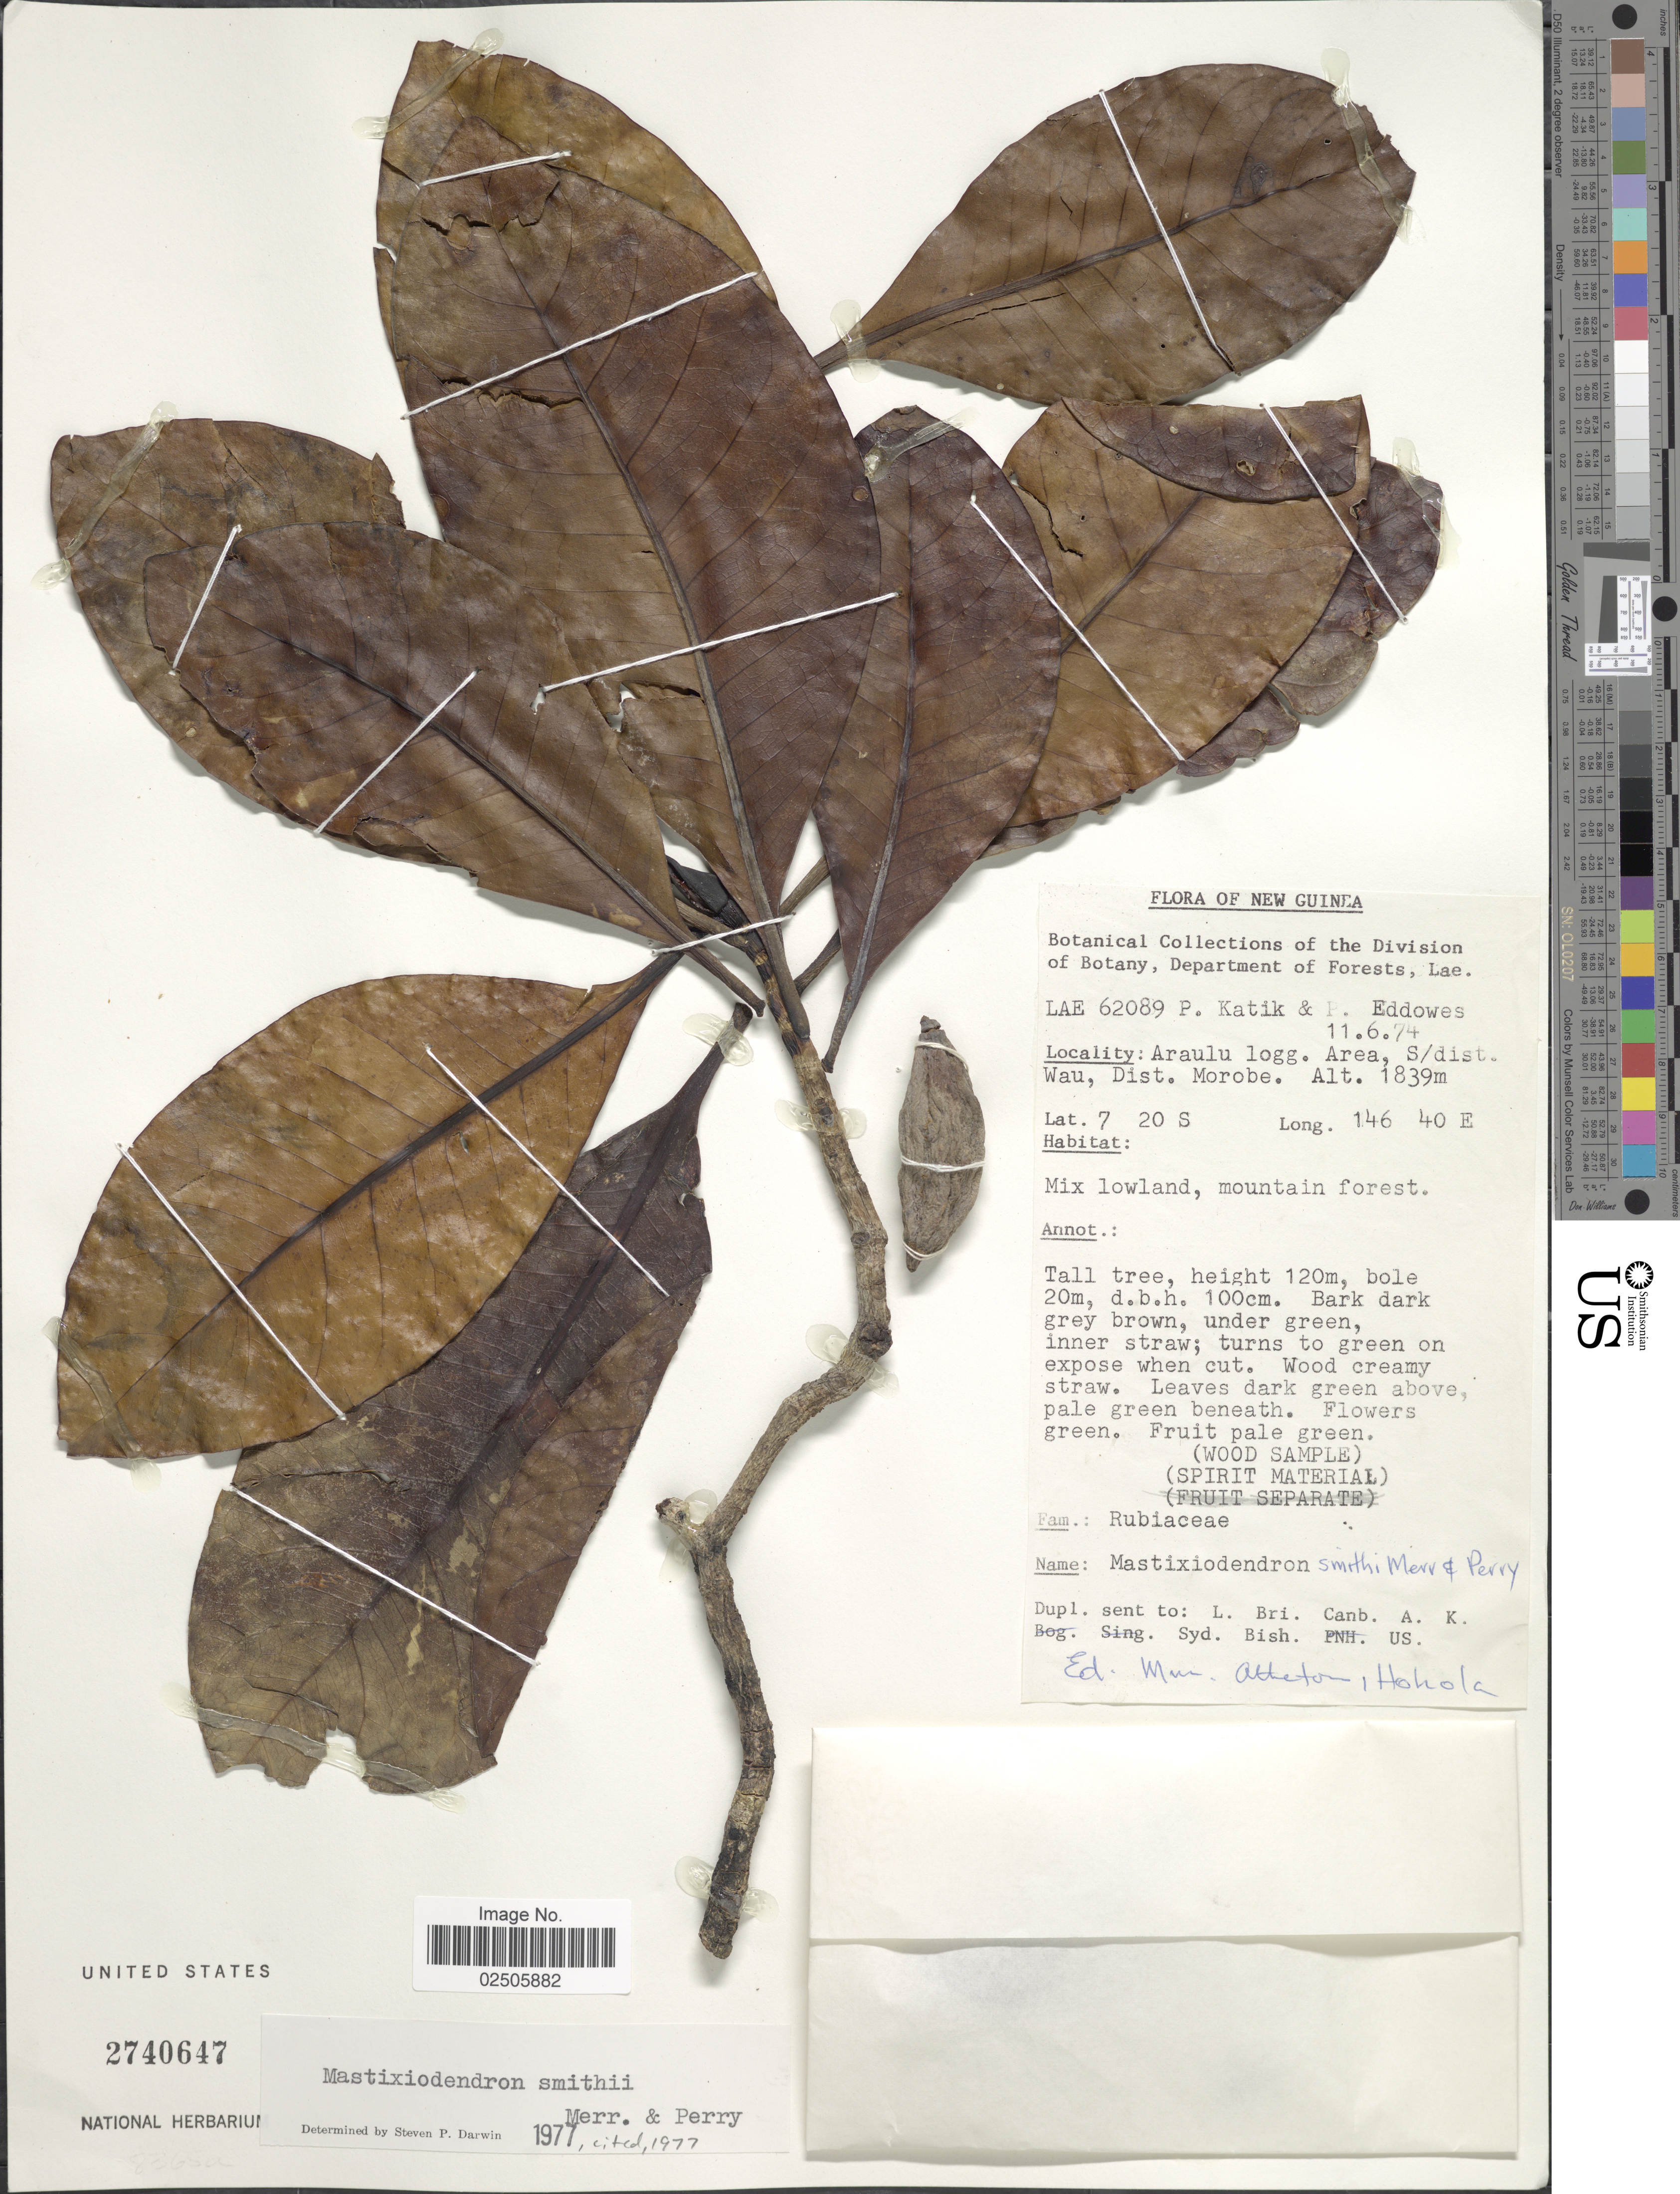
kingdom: Plantae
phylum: Tracheophyta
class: Magnoliopsida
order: Gentianales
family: Rubiaceae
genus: Mastixiodendron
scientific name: Mastixiodendron smithii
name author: Merr. & L.M. Perry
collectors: P. Katik & P.J. Eddowes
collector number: LAE62089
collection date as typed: Transcribed d/m/y: 11/6/74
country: Papua New Guinea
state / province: Morobe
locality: New Guinea, Araululu logg. Area, S/dist. Wau, Dist. Morobe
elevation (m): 1839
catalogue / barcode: US 2740647